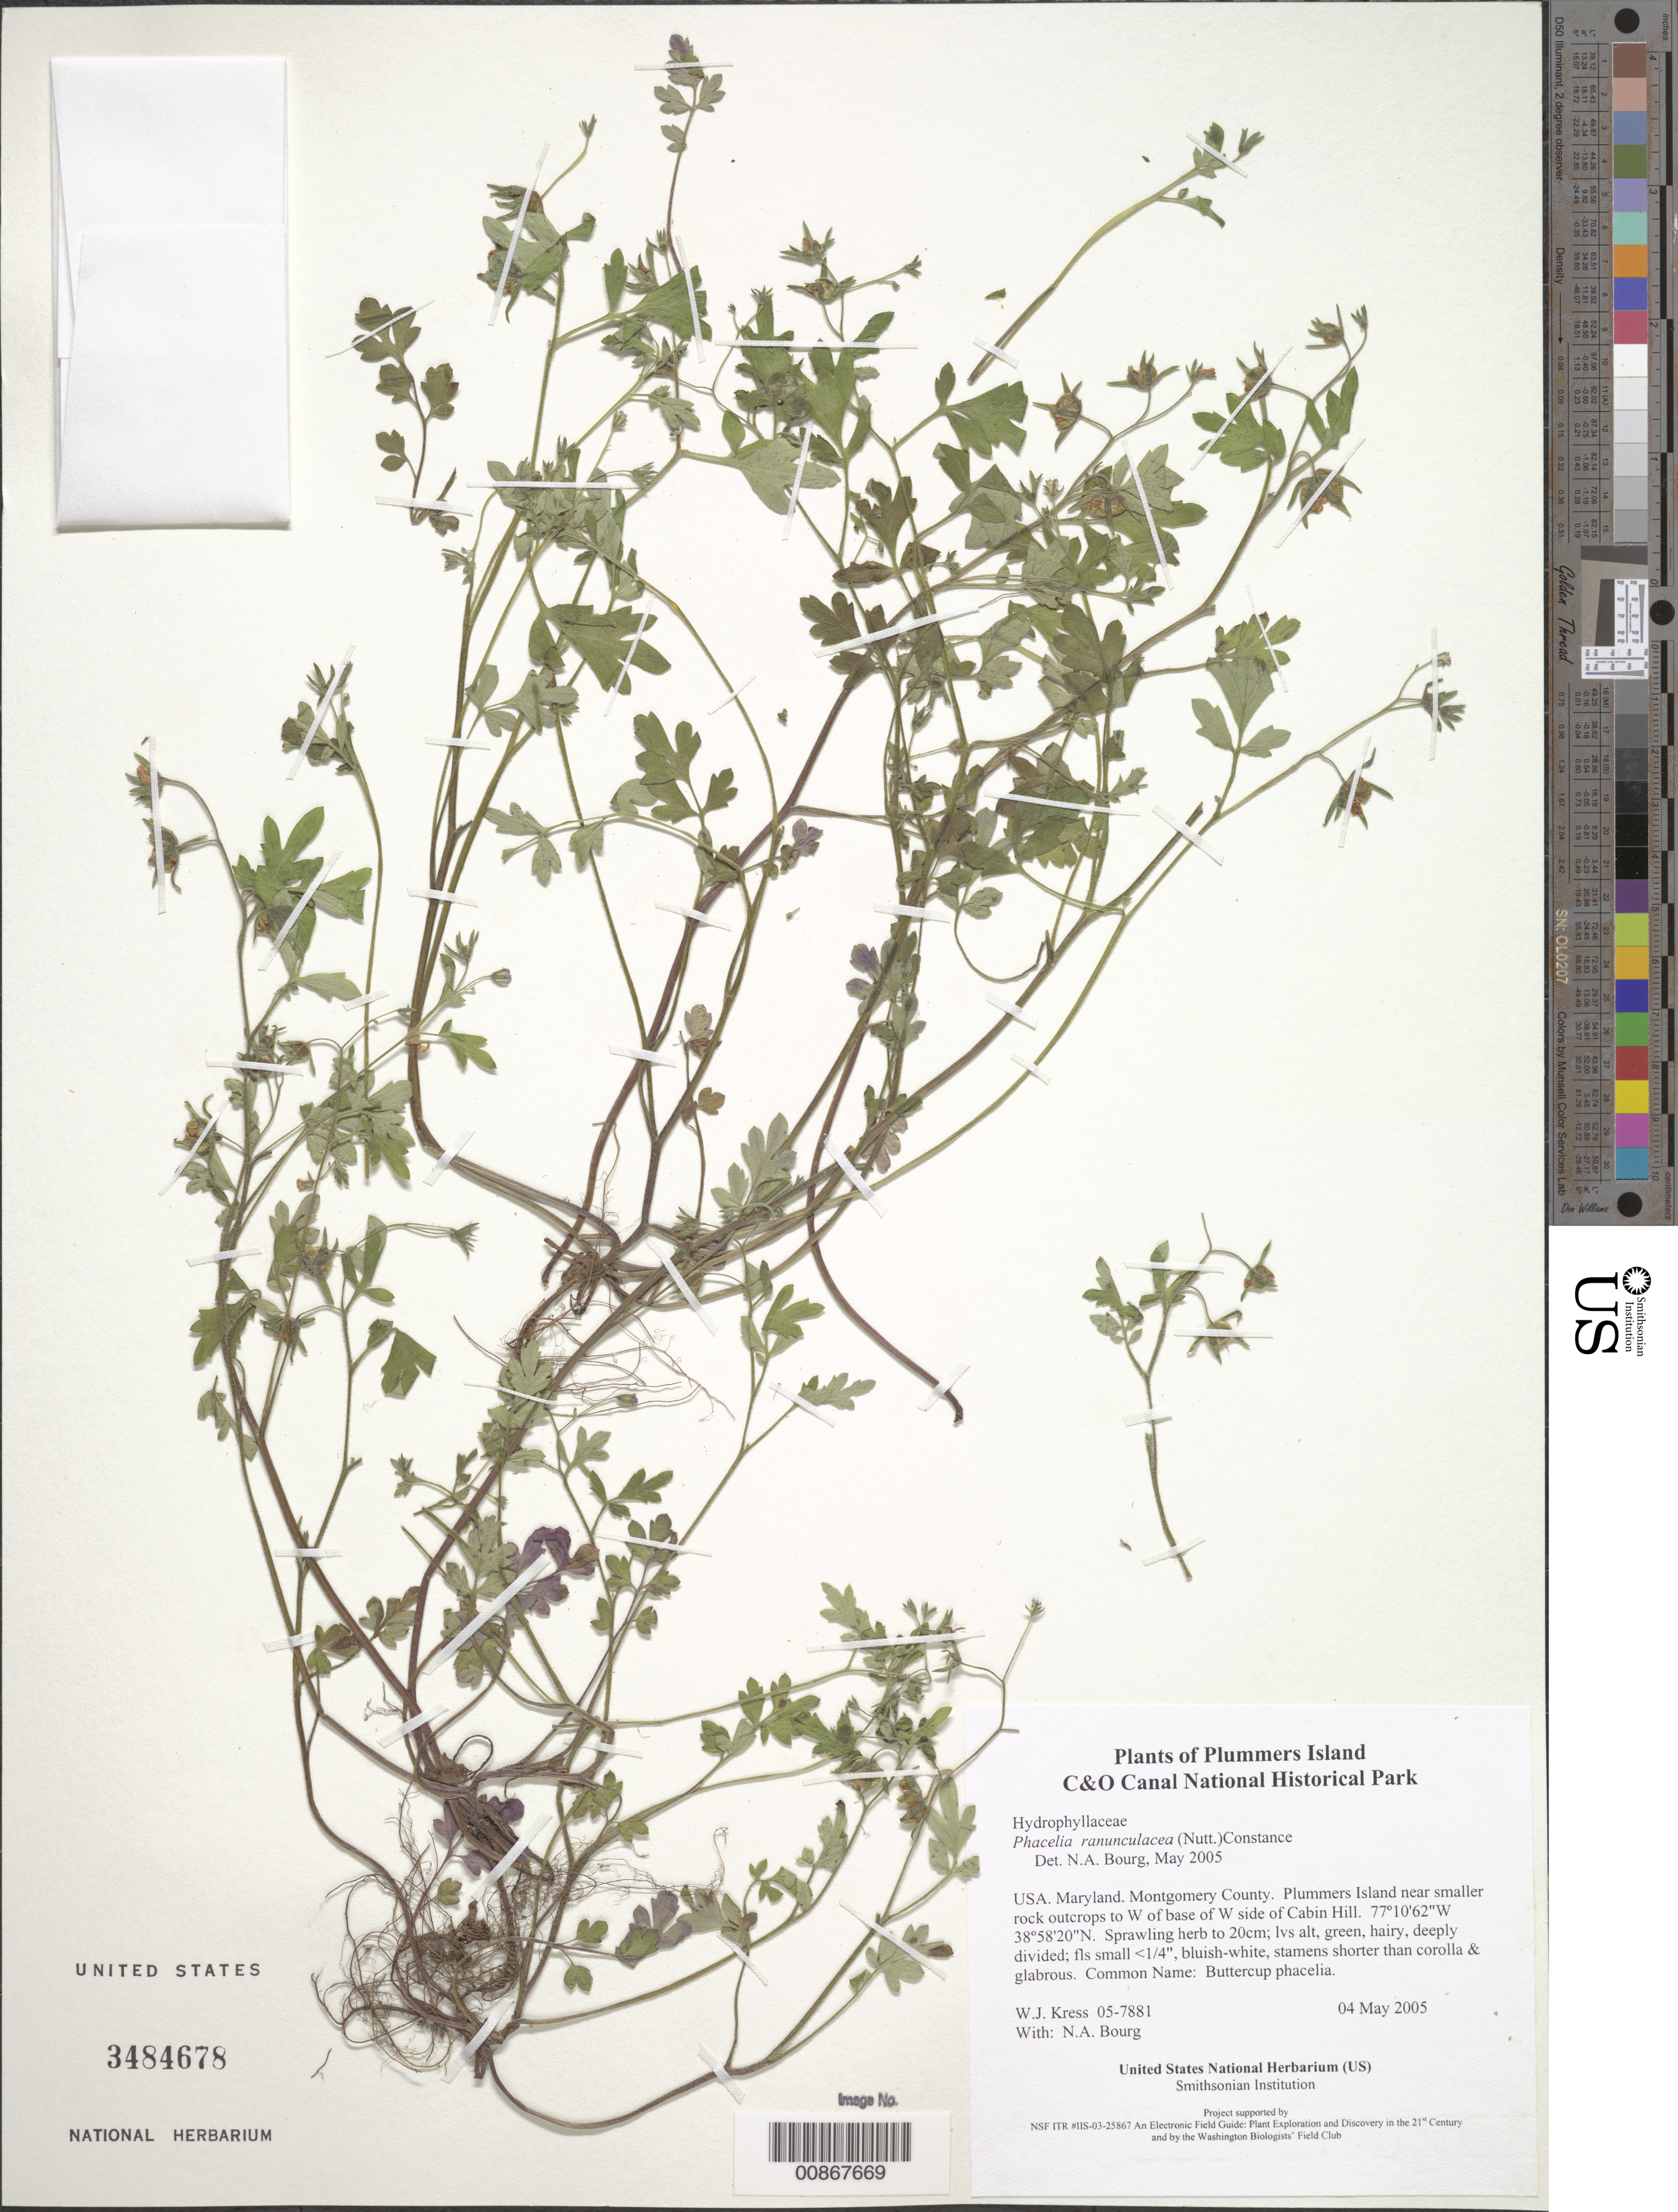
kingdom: Plantae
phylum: Tracheophyta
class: Magnoliopsida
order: Boraginales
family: Hydrophyllaceae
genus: Phacelia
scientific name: Phacelia ranunculacea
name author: (Nutt.) Constance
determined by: Bourg, N. A.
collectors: W. J. Kress & N. A. Bourg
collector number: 05-7881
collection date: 2005-05-04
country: United States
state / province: Maryland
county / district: Montgomery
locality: Chesapeake and Ohio Canal National Historical Park, Plummers Island near smaller rock outcrops to W of base of W side of Cabin Hill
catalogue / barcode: US 3484678